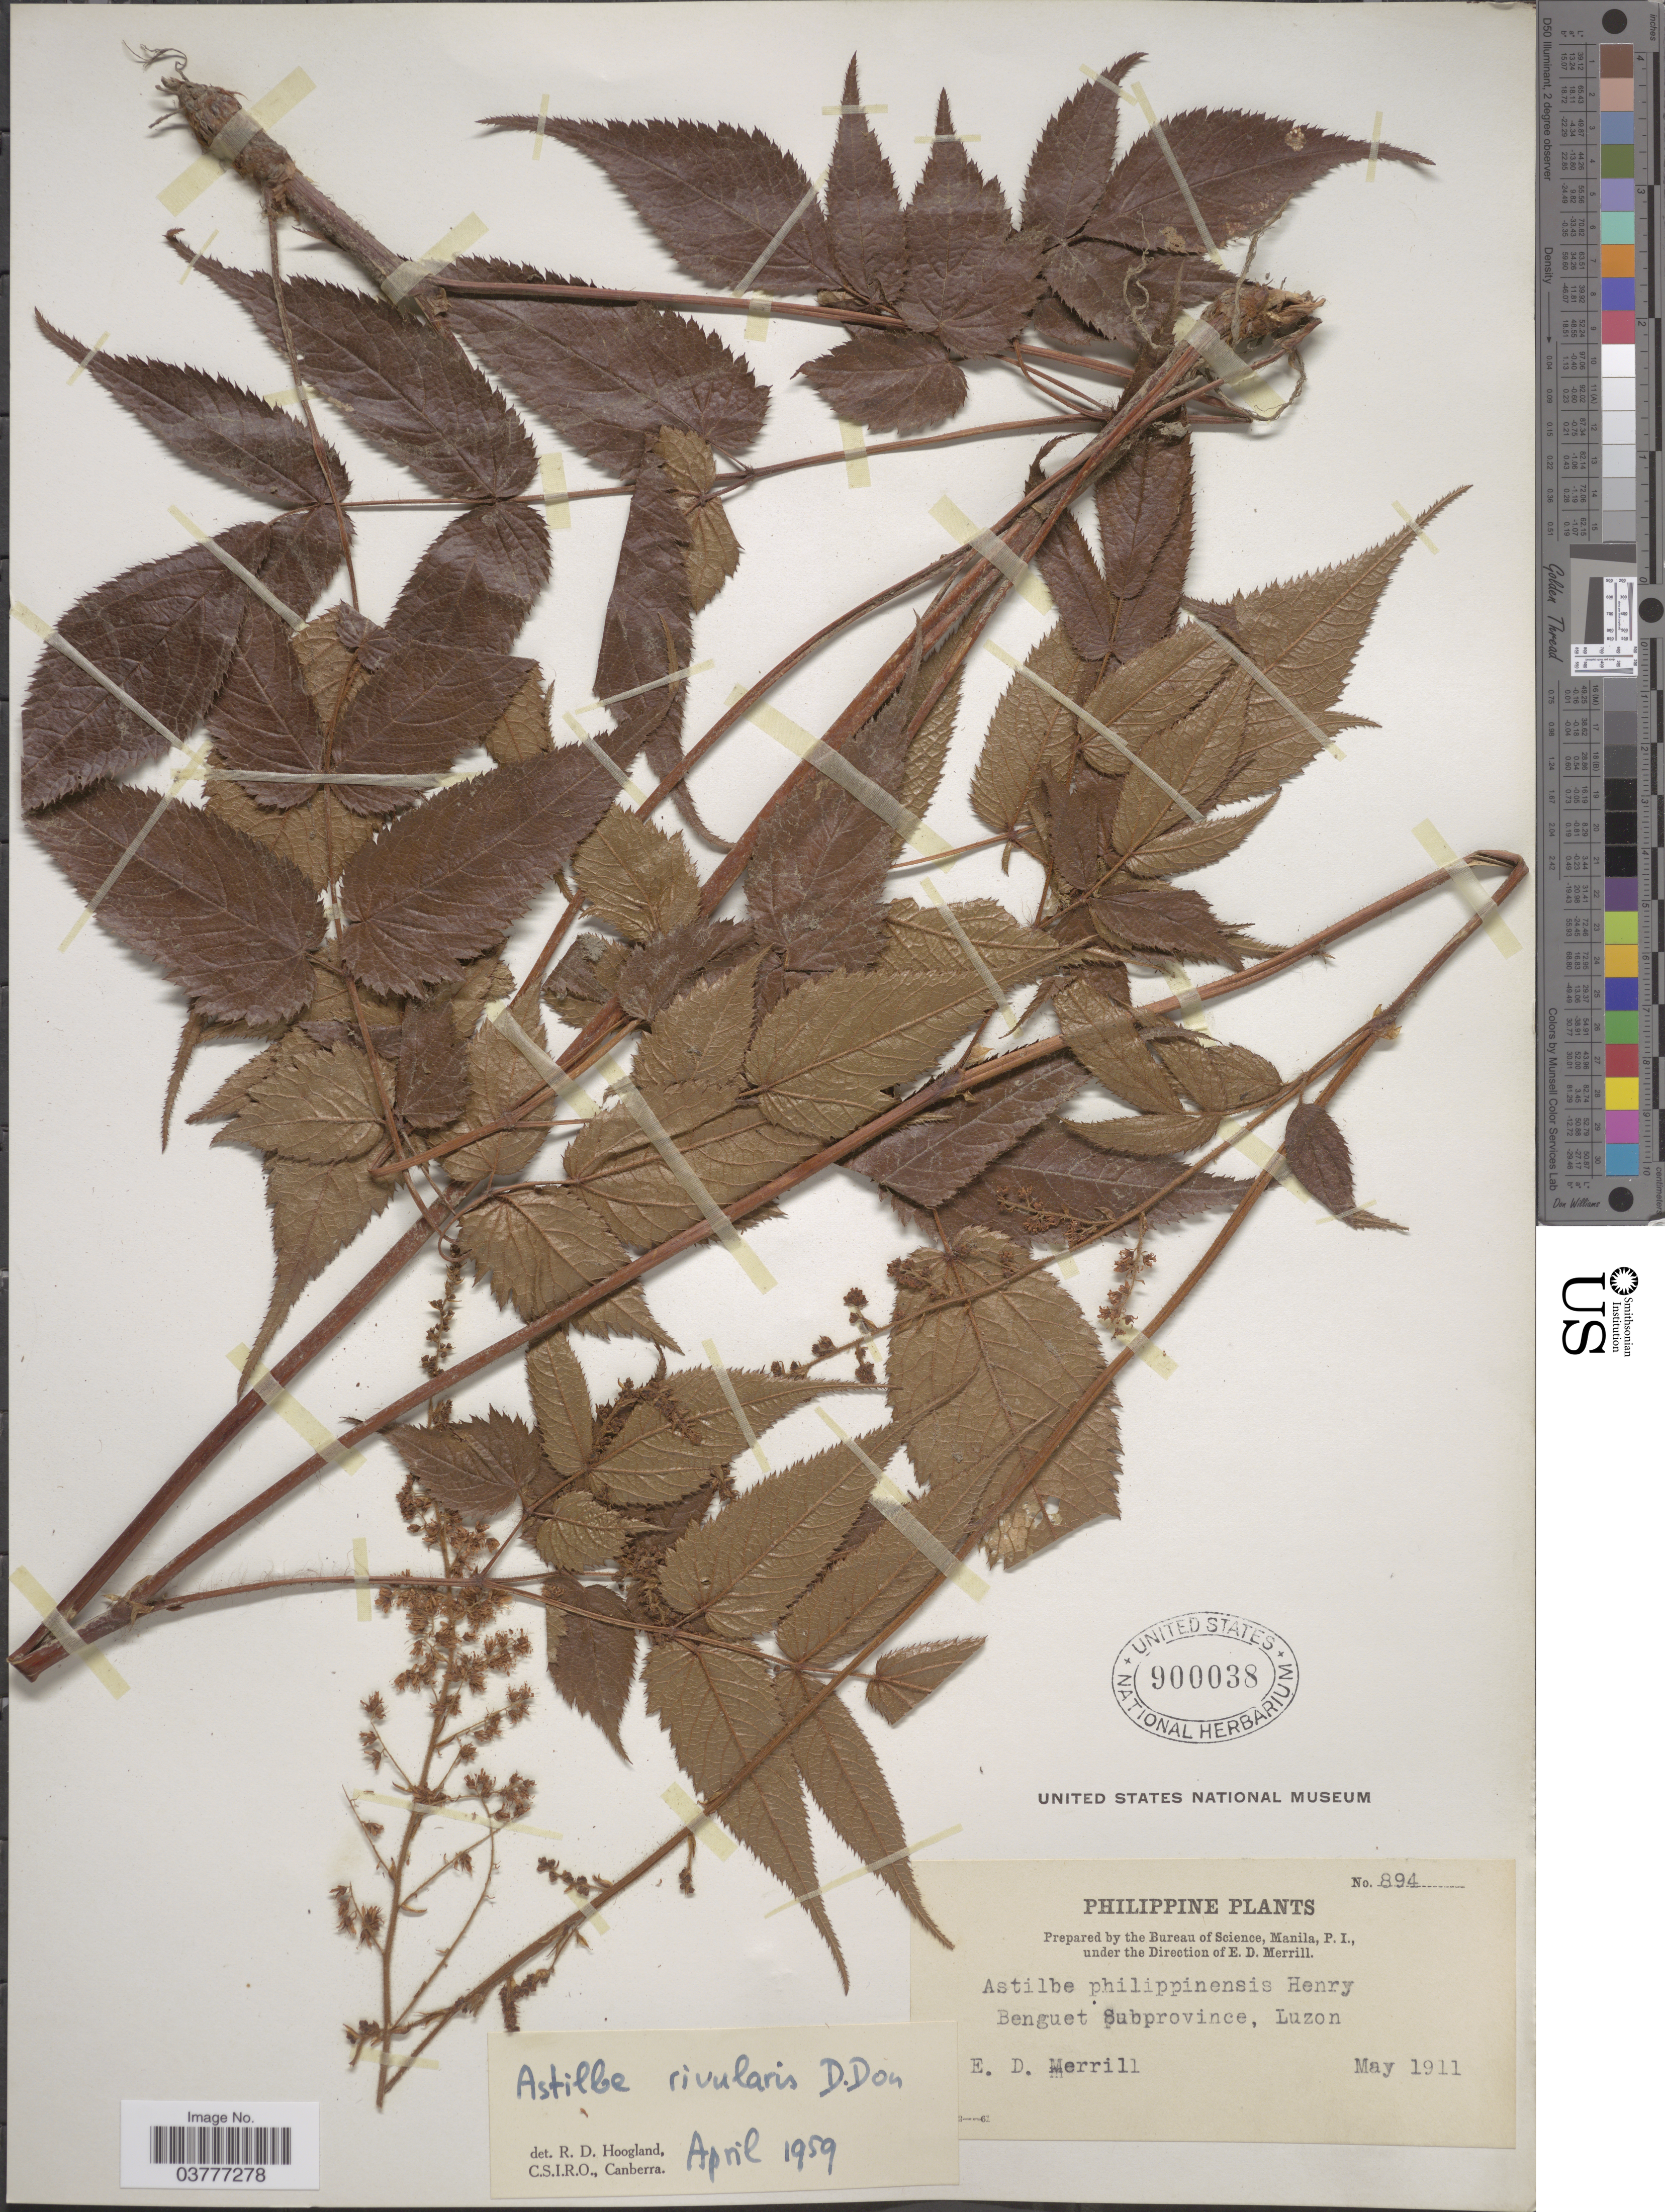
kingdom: Plantae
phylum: Tracheophyta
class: Magnoliopsida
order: Saxifragales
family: Saxifragaceae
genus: Astilbe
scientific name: Astilbe philippinensis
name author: A. Henry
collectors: E. D. Merrill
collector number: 894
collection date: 1911-05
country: Philippines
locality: Benguet Subprovince, Luzon.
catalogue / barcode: US 900038